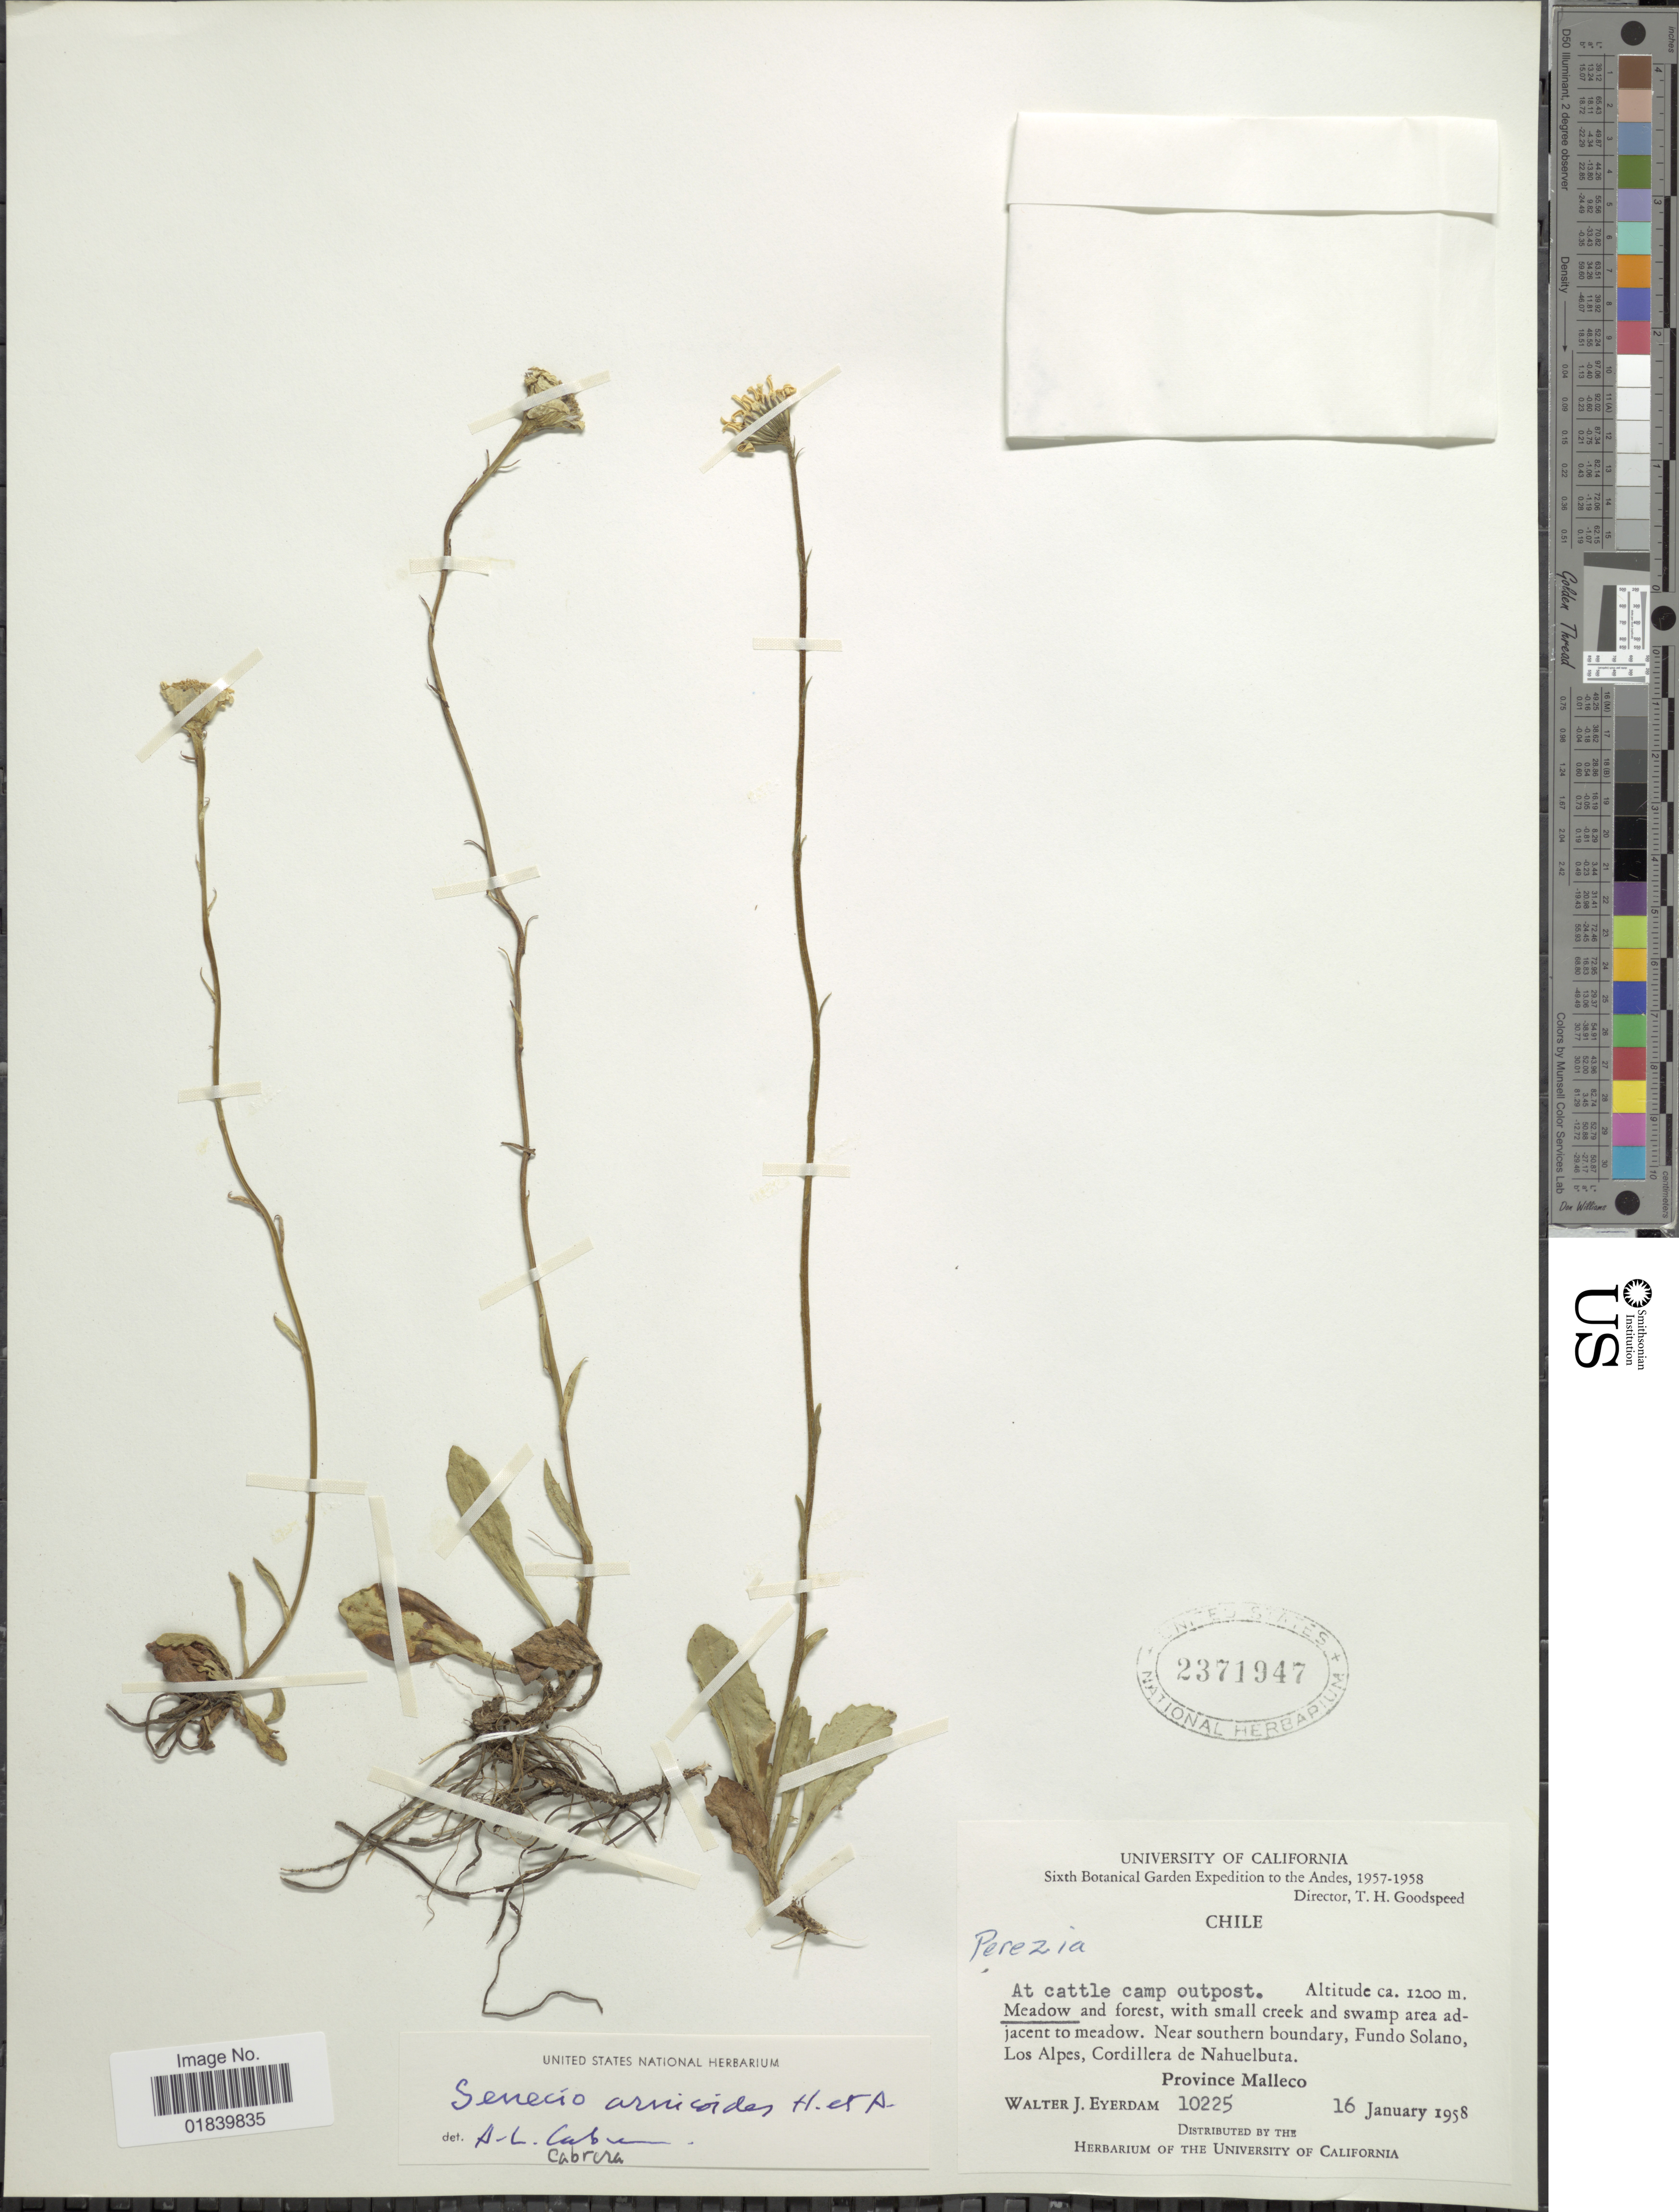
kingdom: Plantae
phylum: Tracheophyta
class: Magnoliopsida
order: Asterales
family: Asteraceae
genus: Senecio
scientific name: Senecio arnicoides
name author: Hook. & Arn.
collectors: W. J. Eyerdam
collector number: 10225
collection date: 1958-01-16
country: Chile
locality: Chile. At cattle camp outpost. Near southern boundary, Fundo Solano, Los Alpes, Cordillera de Nahuelbuta, Province Malleco.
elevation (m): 1200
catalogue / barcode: US 2371947